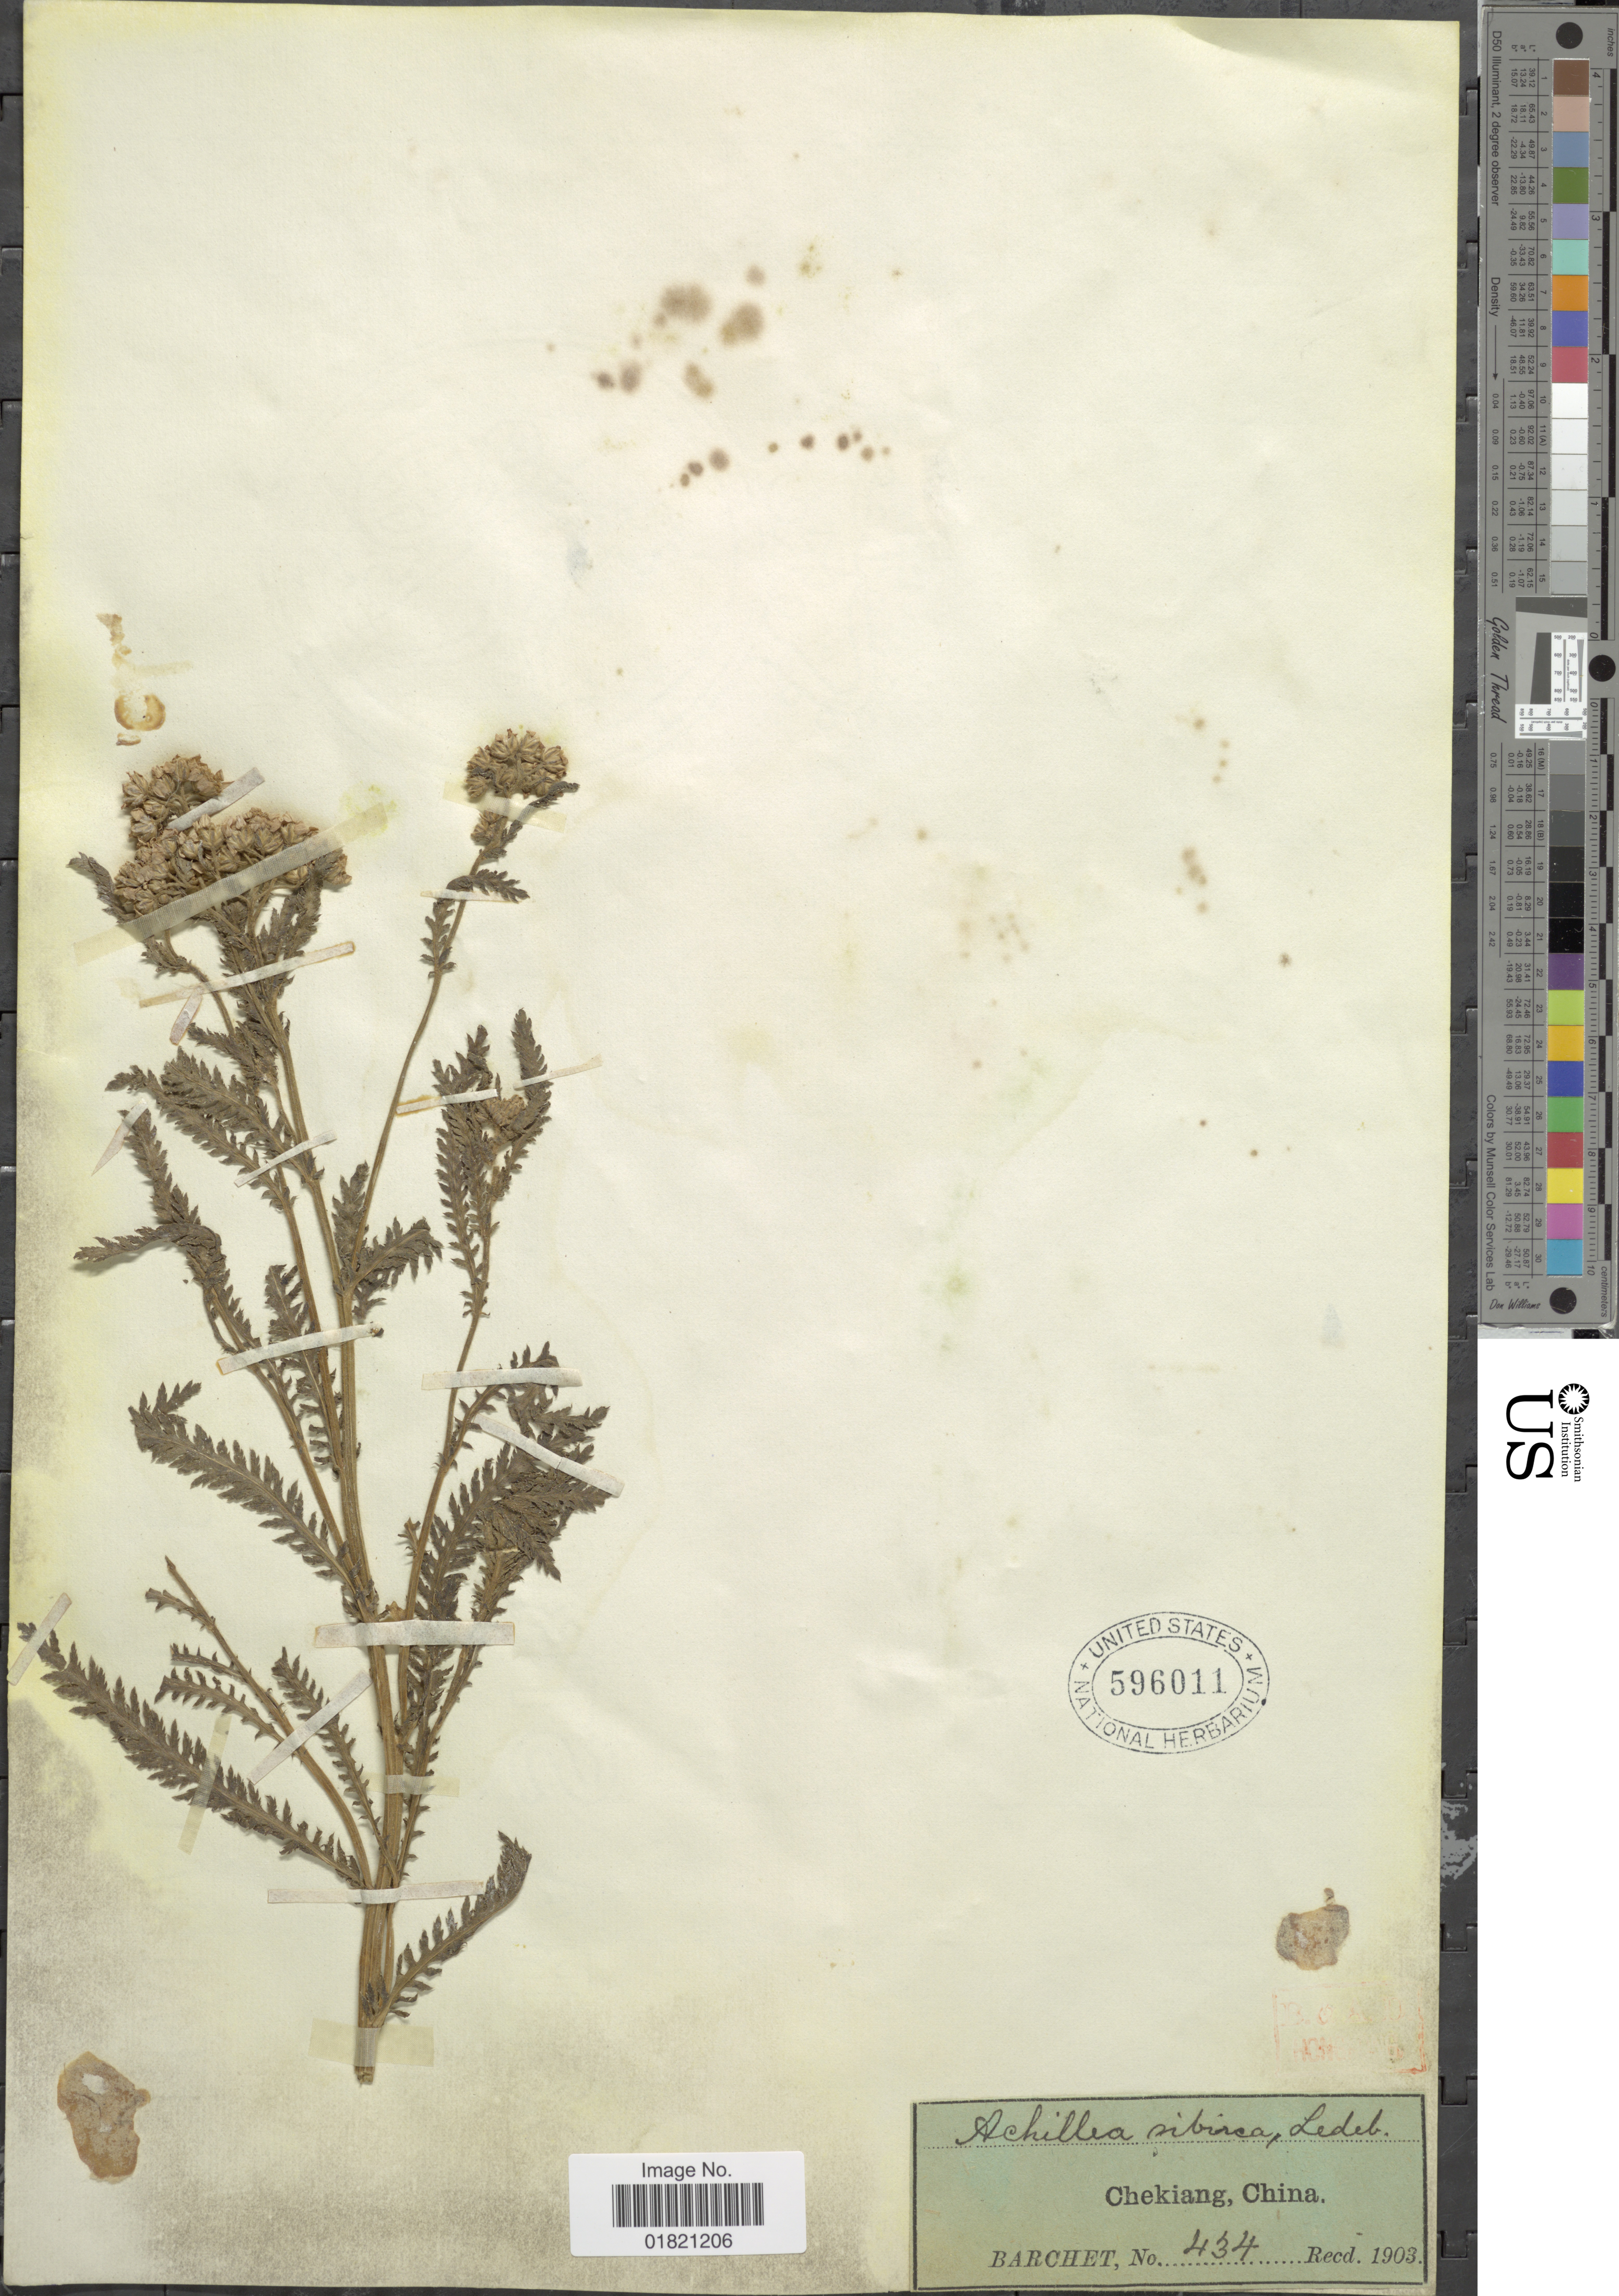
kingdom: Plantae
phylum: Tracheophyta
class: Magnoliopsida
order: Asterales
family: Asteraceae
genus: Achillea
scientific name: Achillea sibirica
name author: Ledeb.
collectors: Barchet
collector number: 434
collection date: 1903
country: China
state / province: Zhejiang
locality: Chekiang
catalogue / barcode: US 596011